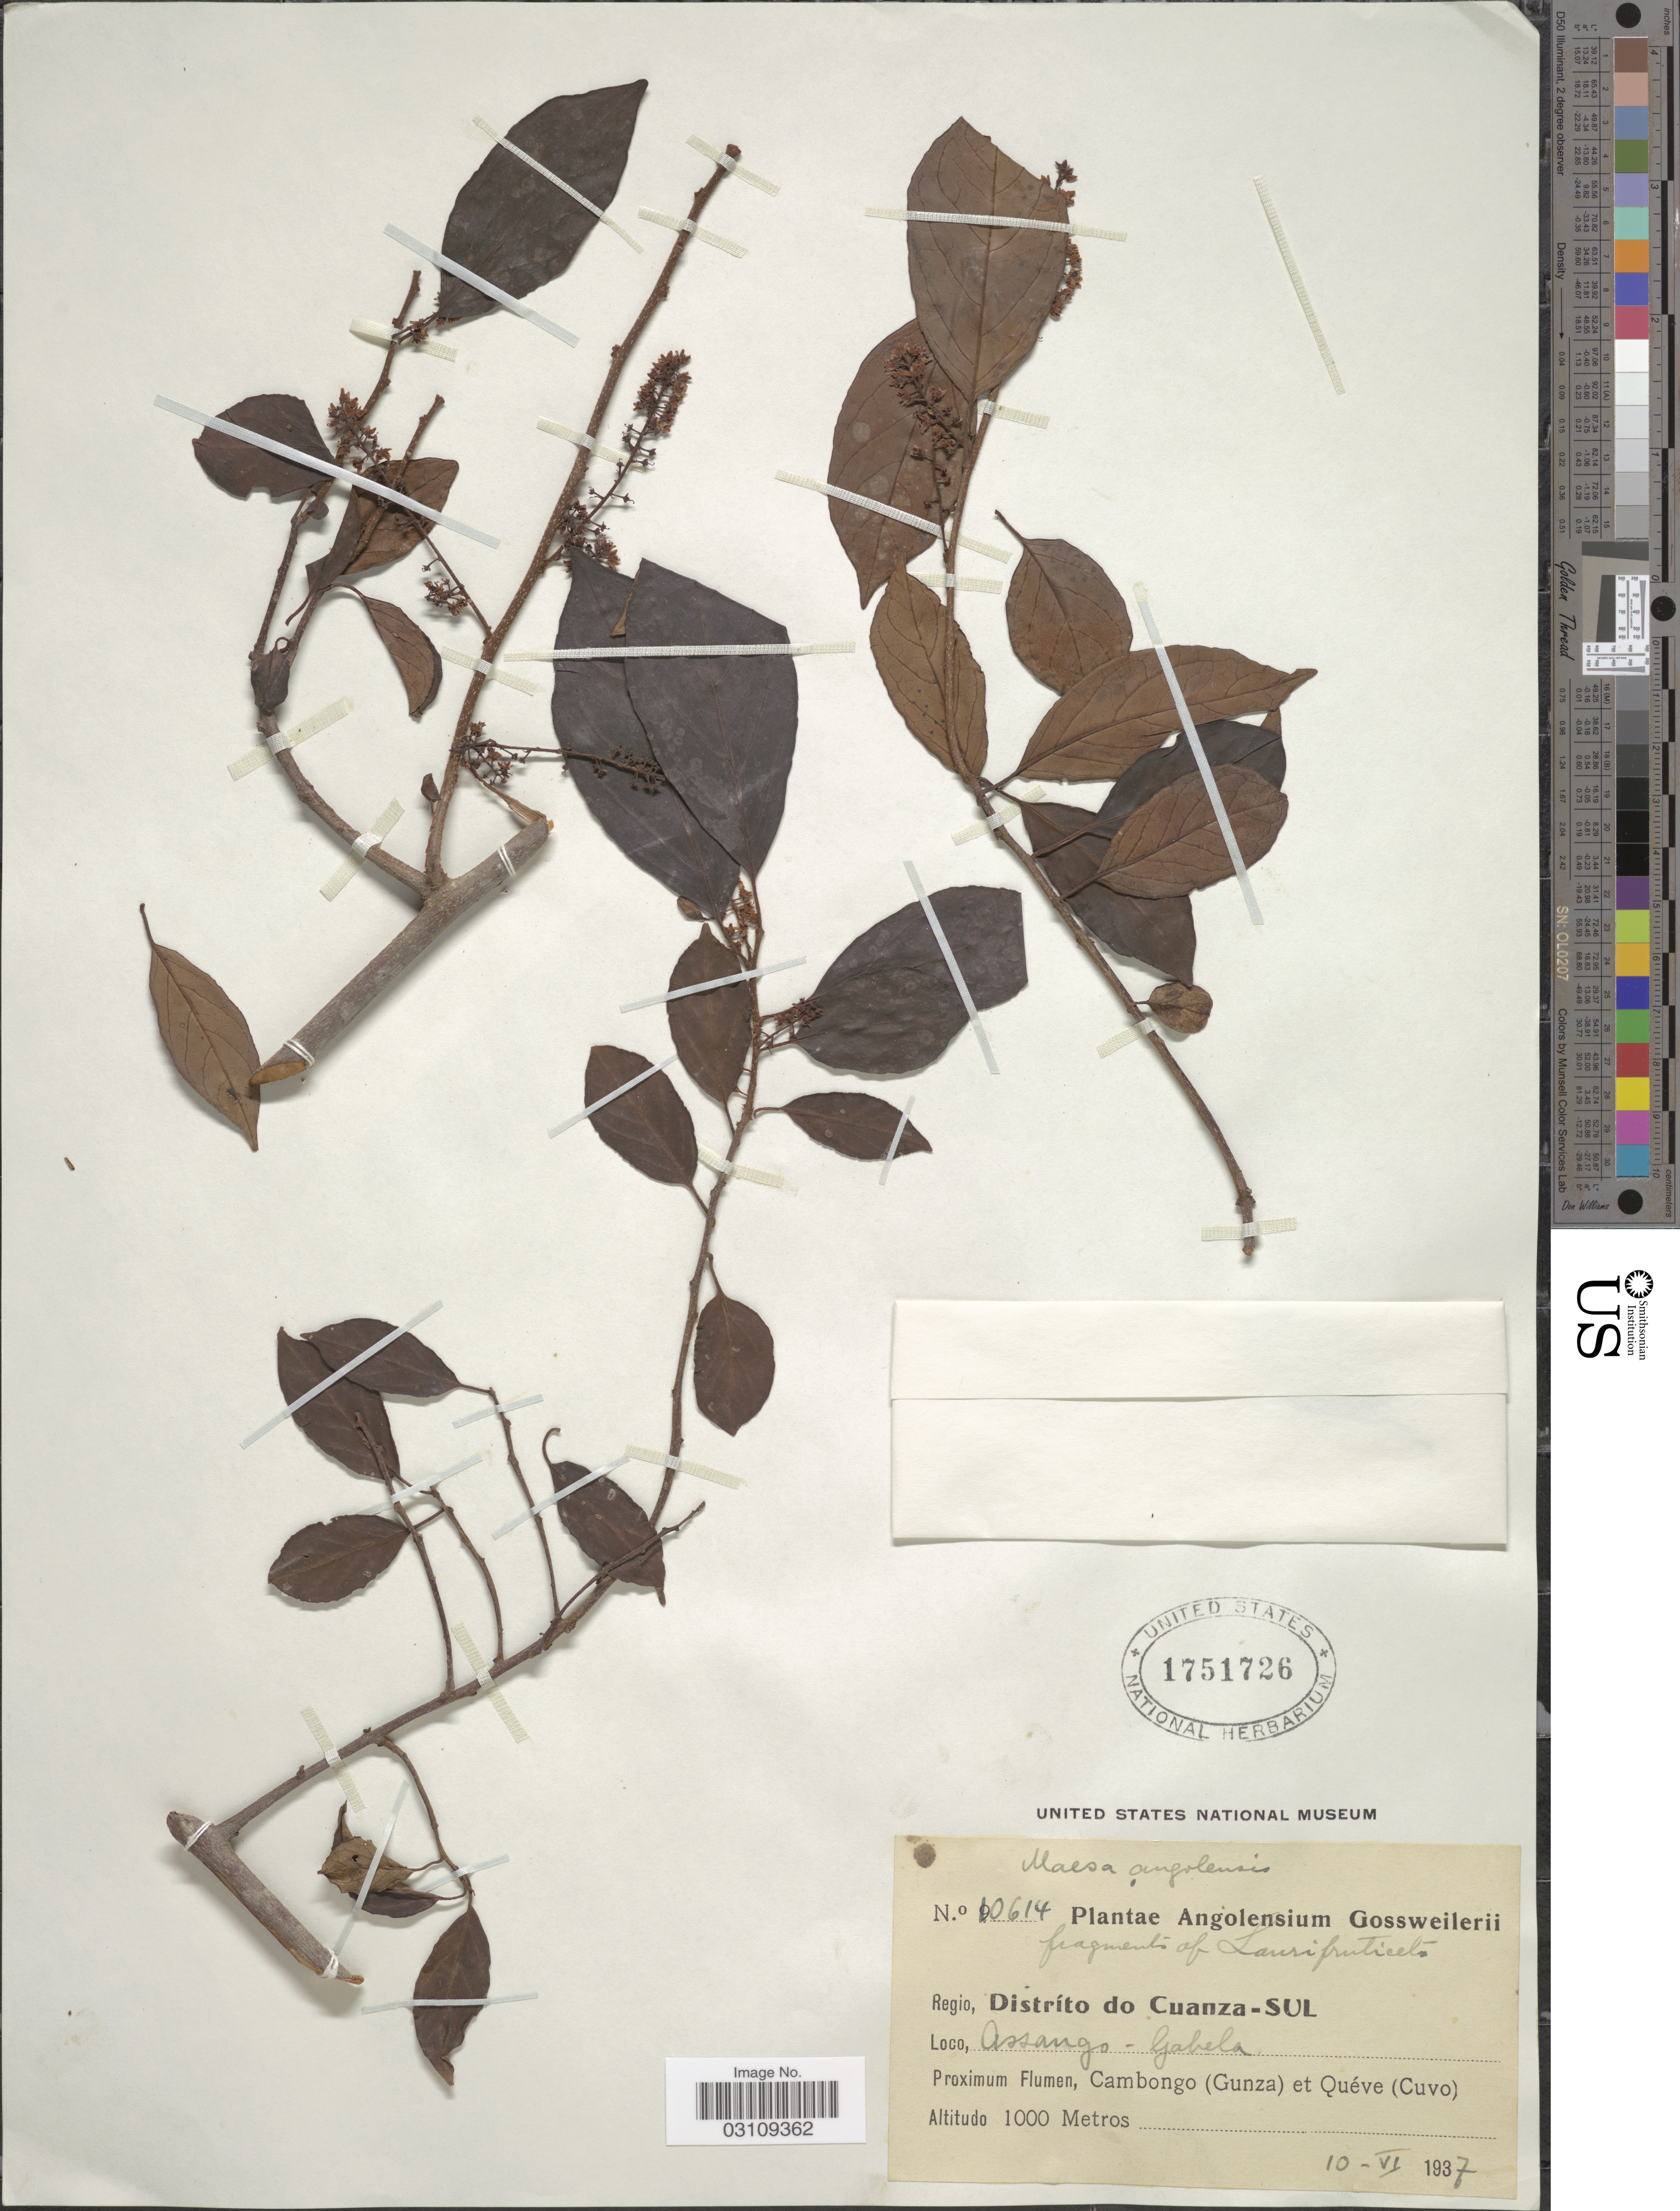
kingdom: Plantae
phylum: Tracheophyta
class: Magnoliopsida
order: Ericales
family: Primulaceae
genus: Maesa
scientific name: Maesa angolensis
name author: Gilg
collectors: -. Gossweiler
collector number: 10614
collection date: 1937-06-10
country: Angola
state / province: Cuanza Sul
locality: Regio, Distrío do Cuanza-Sul. Assango - Gabela. Cambongo (Gunza) et Quéve (Cuvo).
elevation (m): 1000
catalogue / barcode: US 1751726